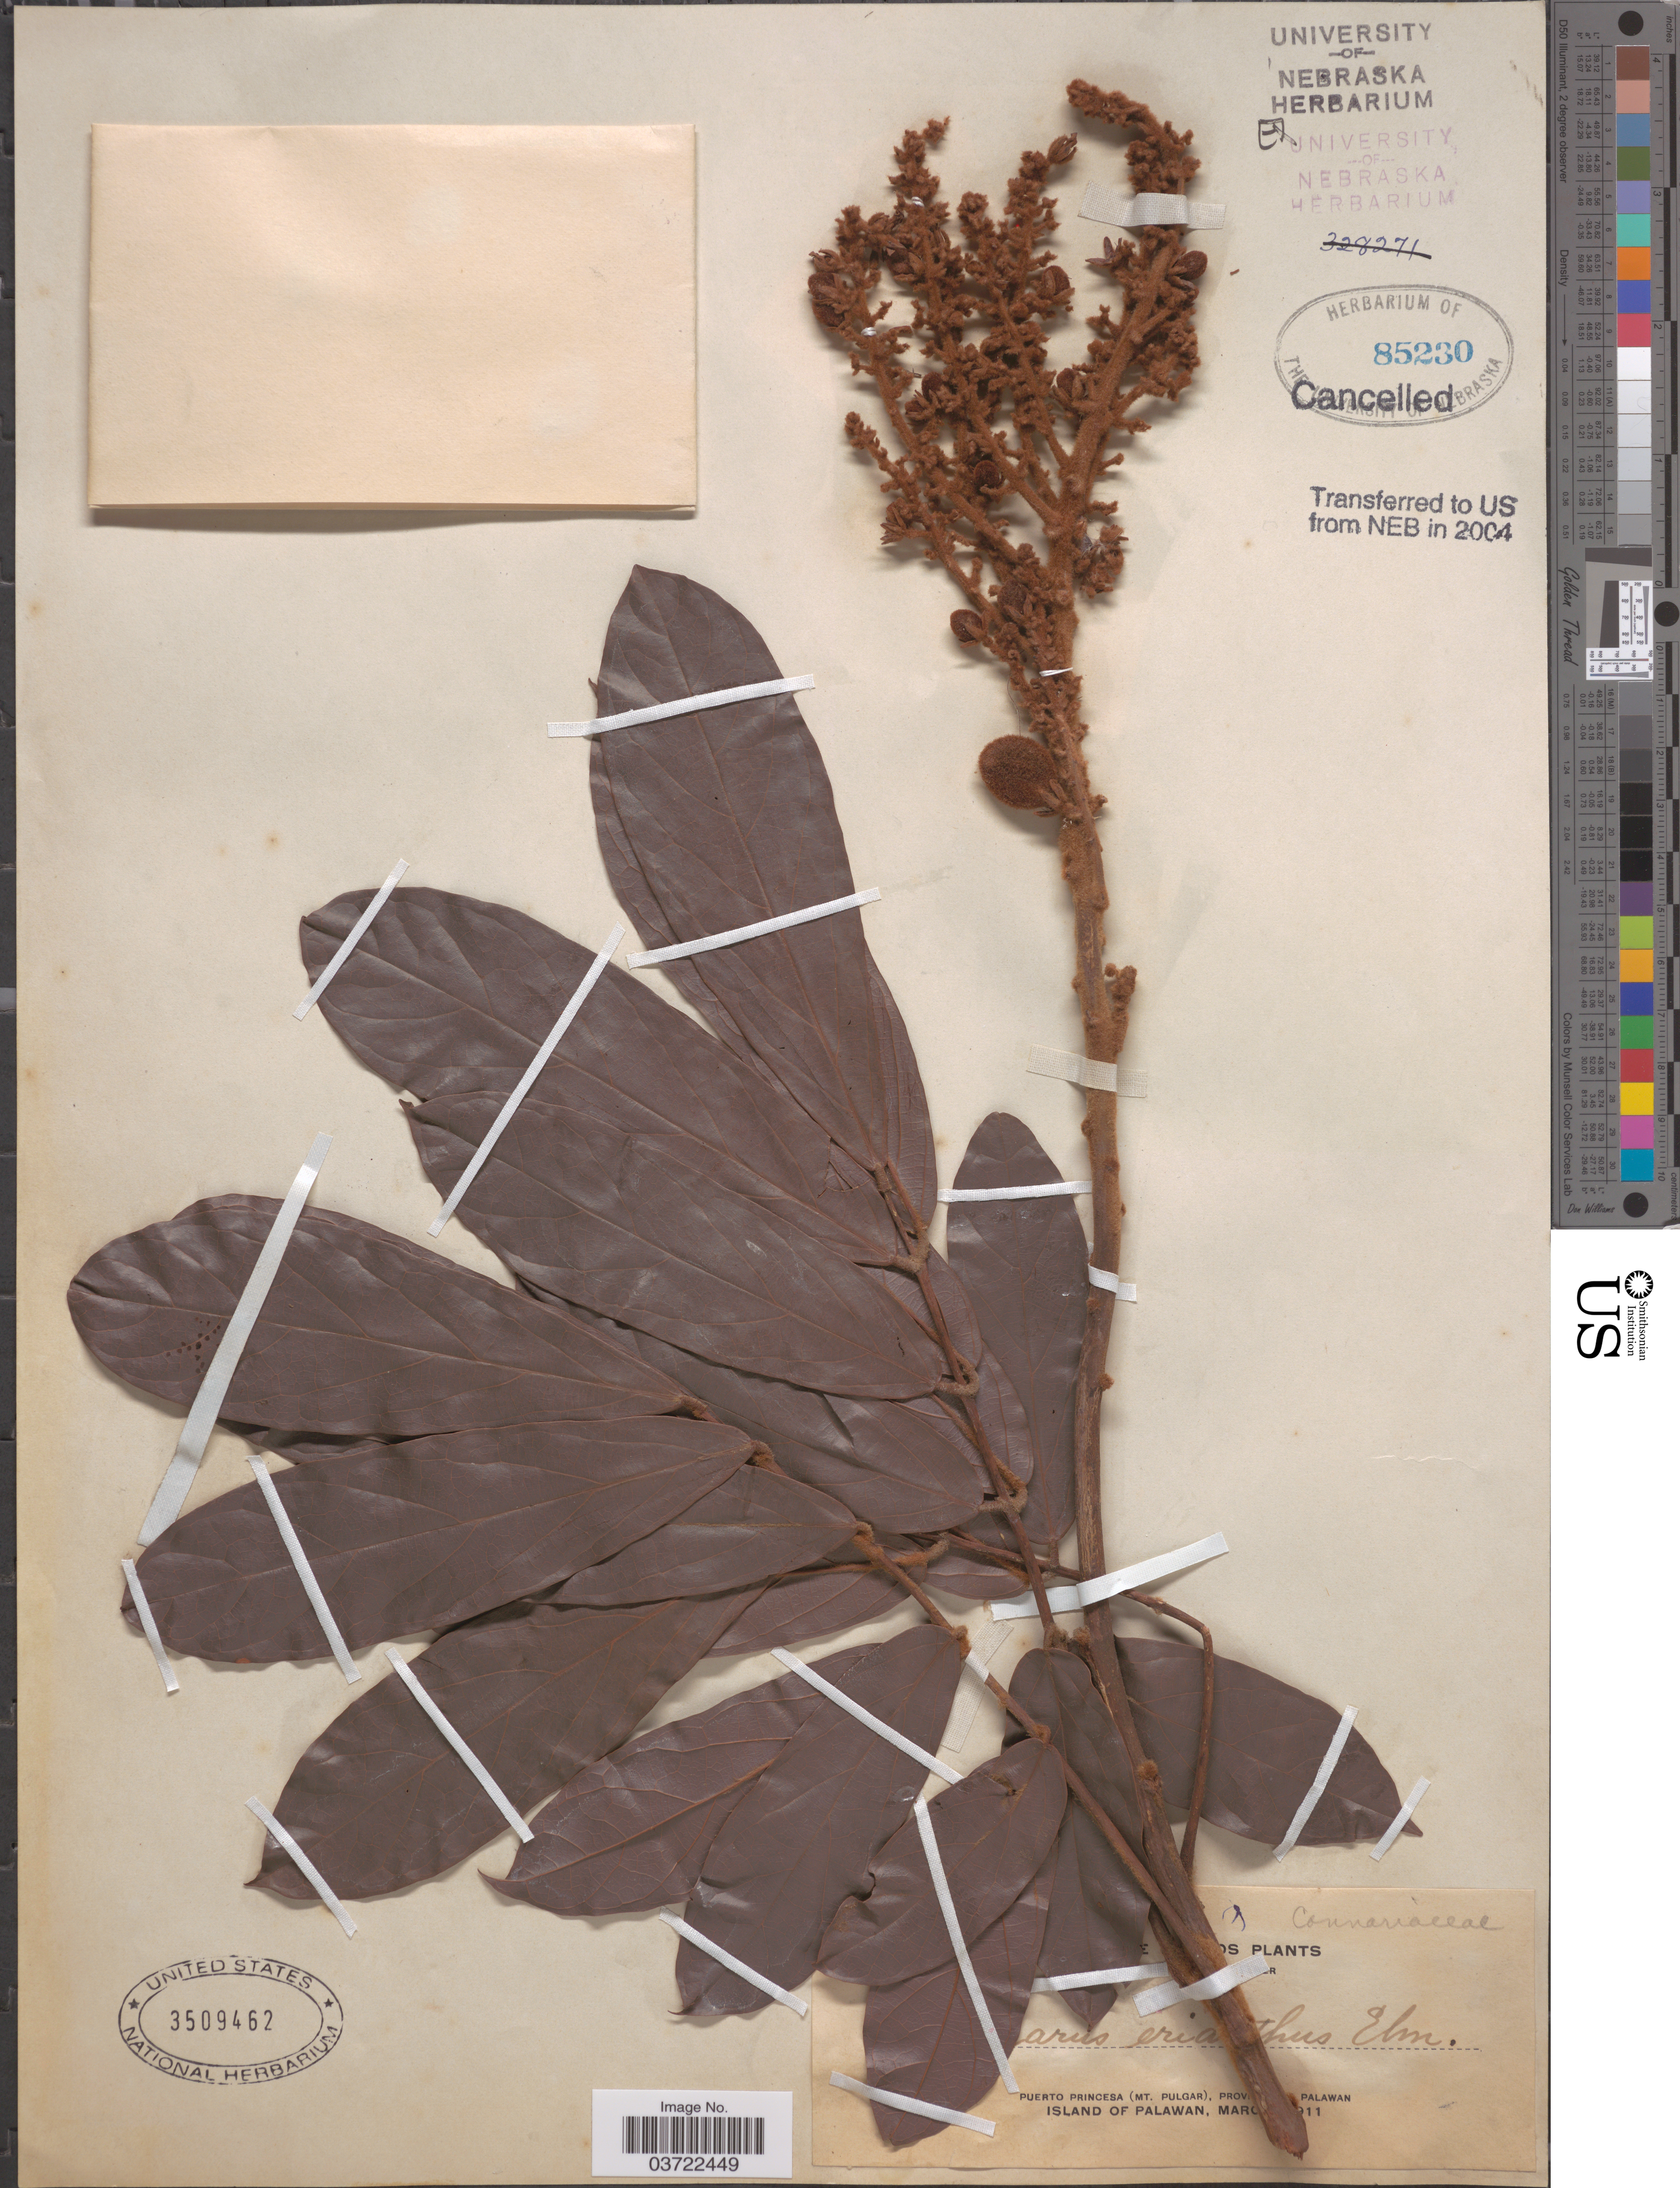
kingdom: Plantae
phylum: Tracheophyta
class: Magnoliopsida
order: Oxalidales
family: Connaraceae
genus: Connarus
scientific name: Connarus erianthus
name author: Elmer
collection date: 1911-03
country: Philippines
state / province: Mimaropa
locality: [illegible text] Puerto Princesa (Mt. Pulgar), Prov[illegible text] Palawan. Island of Palawan.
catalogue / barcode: US 3509462